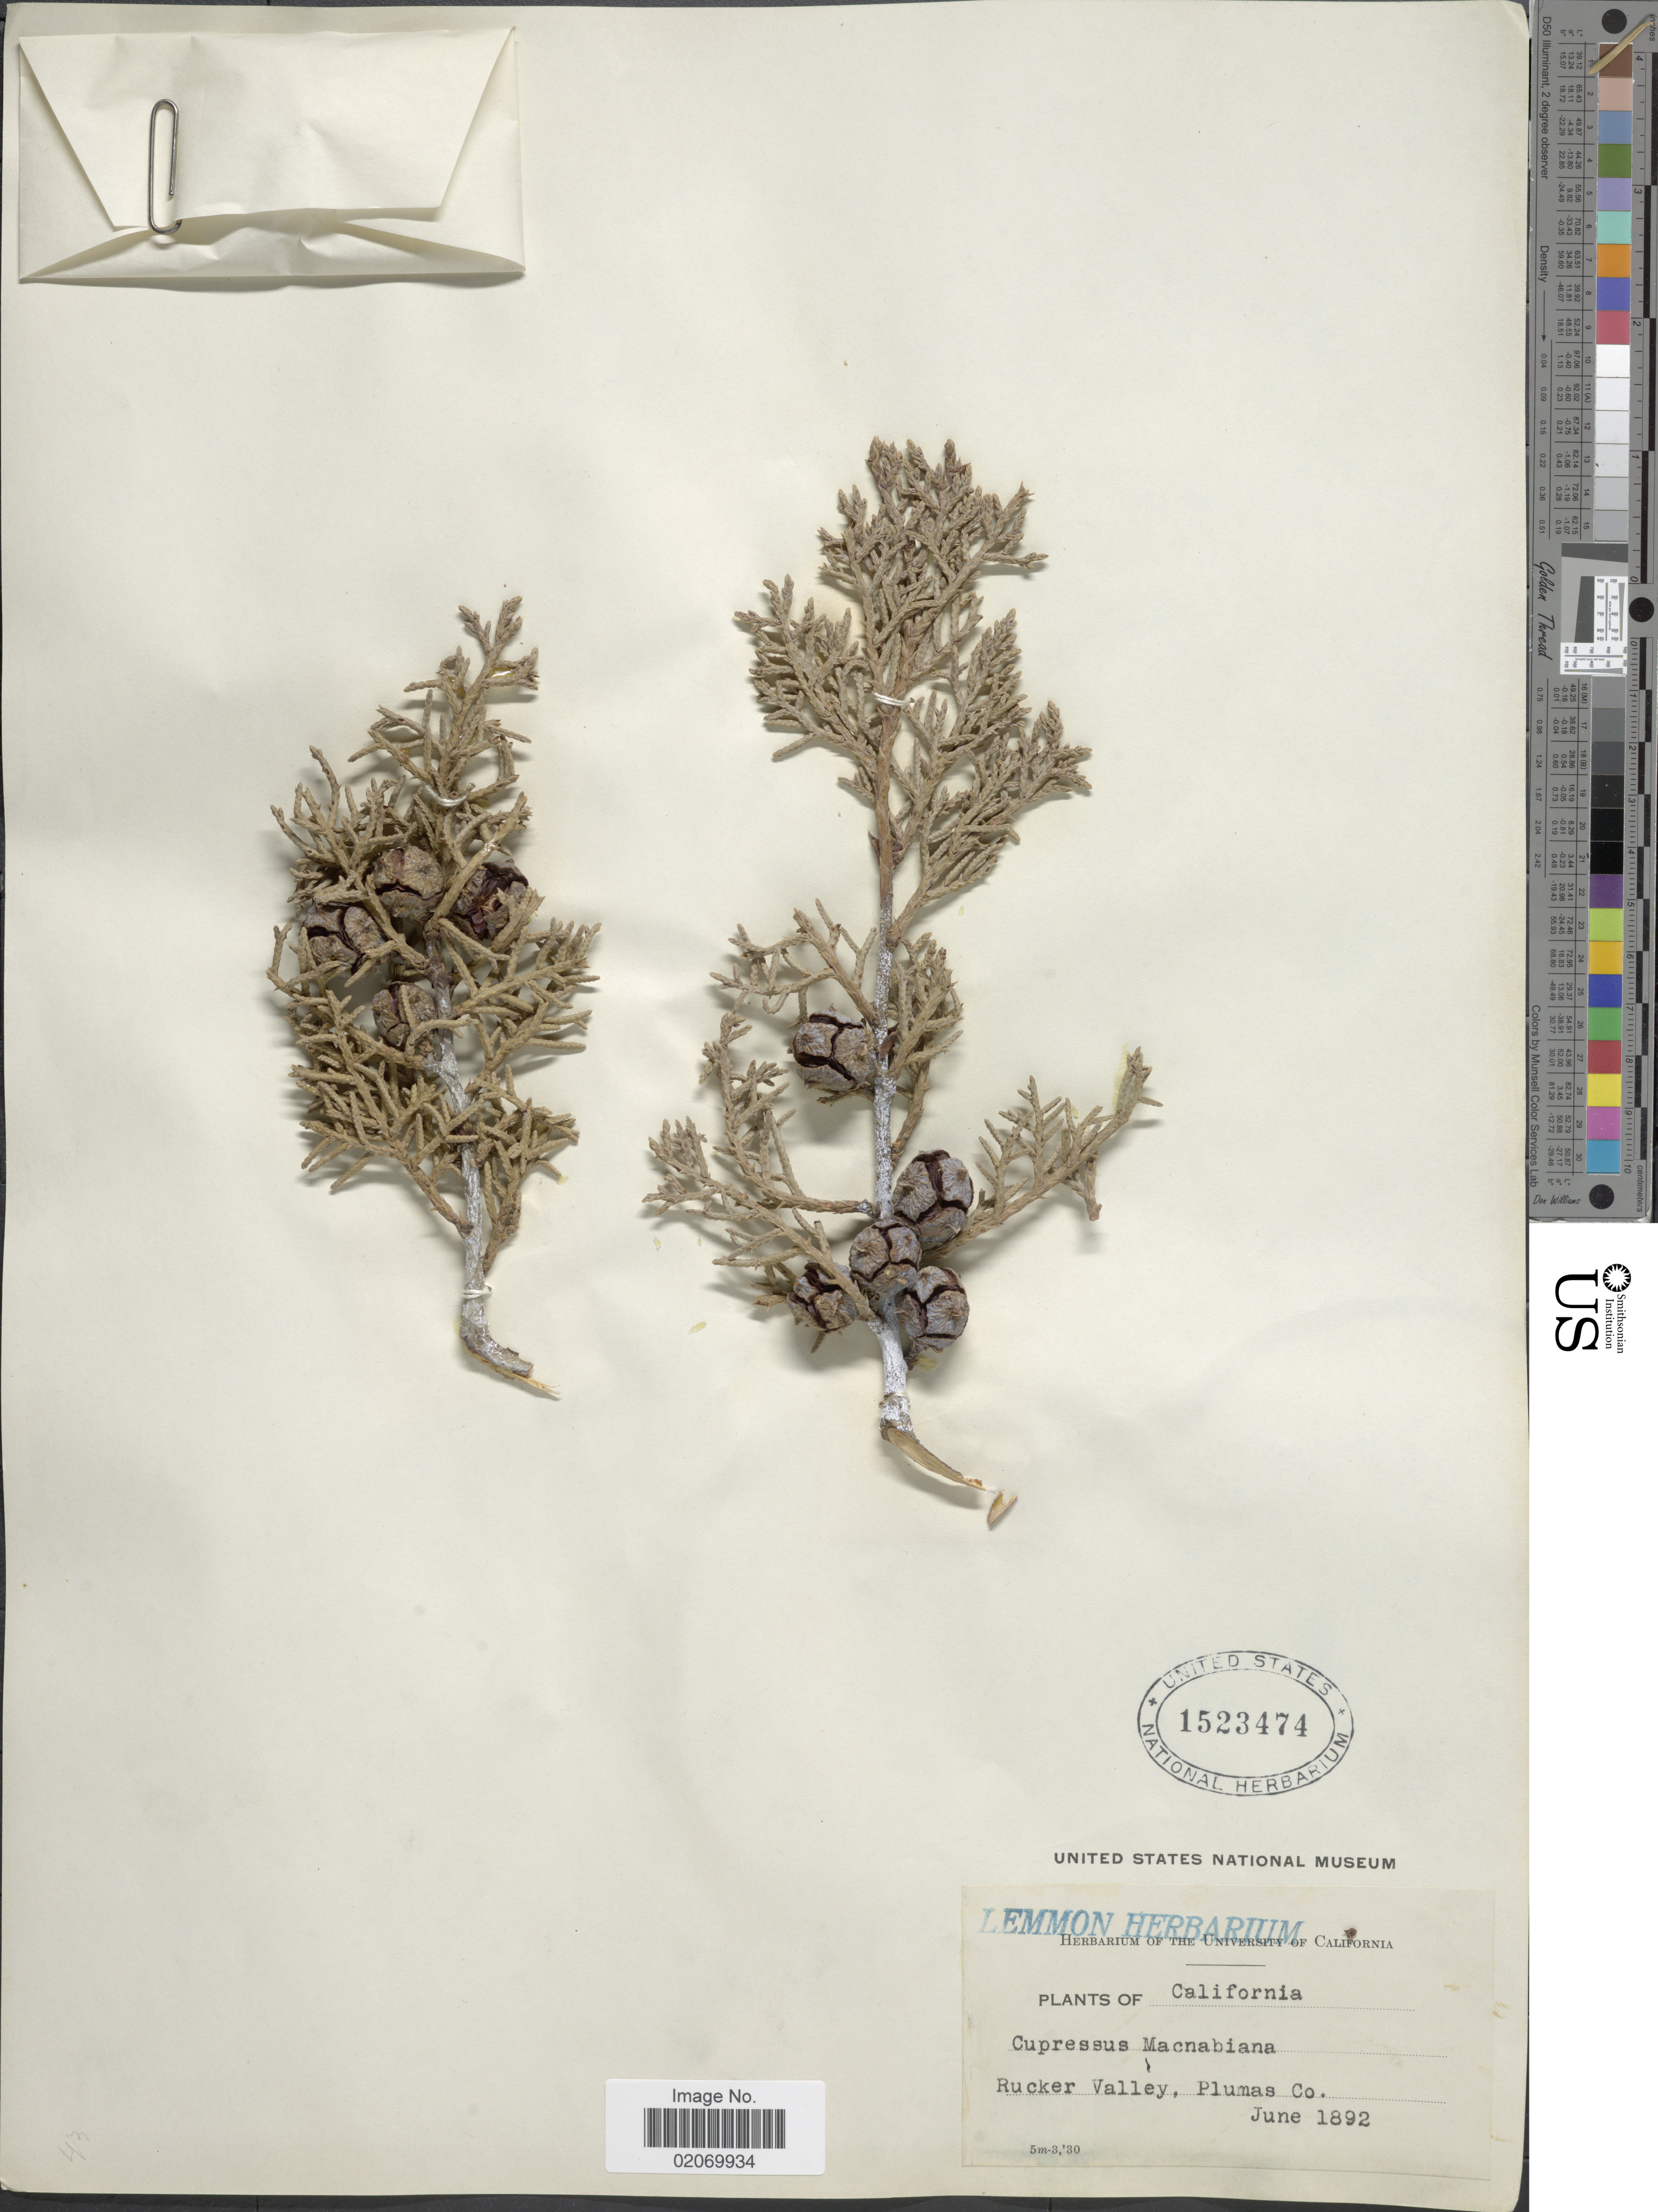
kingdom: Plantae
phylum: Tracheophyta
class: Pinopsida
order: Pinales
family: Cupressaceae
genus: Hesperocyparis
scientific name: Hesperocyparis macnabiana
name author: (A. Murray) Bartel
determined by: (US) Smithsonian Institution - National Museum of Natural History - Department of Botany (UNITED STATES)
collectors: ex herb. Lemmon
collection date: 1892-06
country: United States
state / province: California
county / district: Plumas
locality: Rucker Valley, Plumas Co.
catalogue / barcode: US 1523474